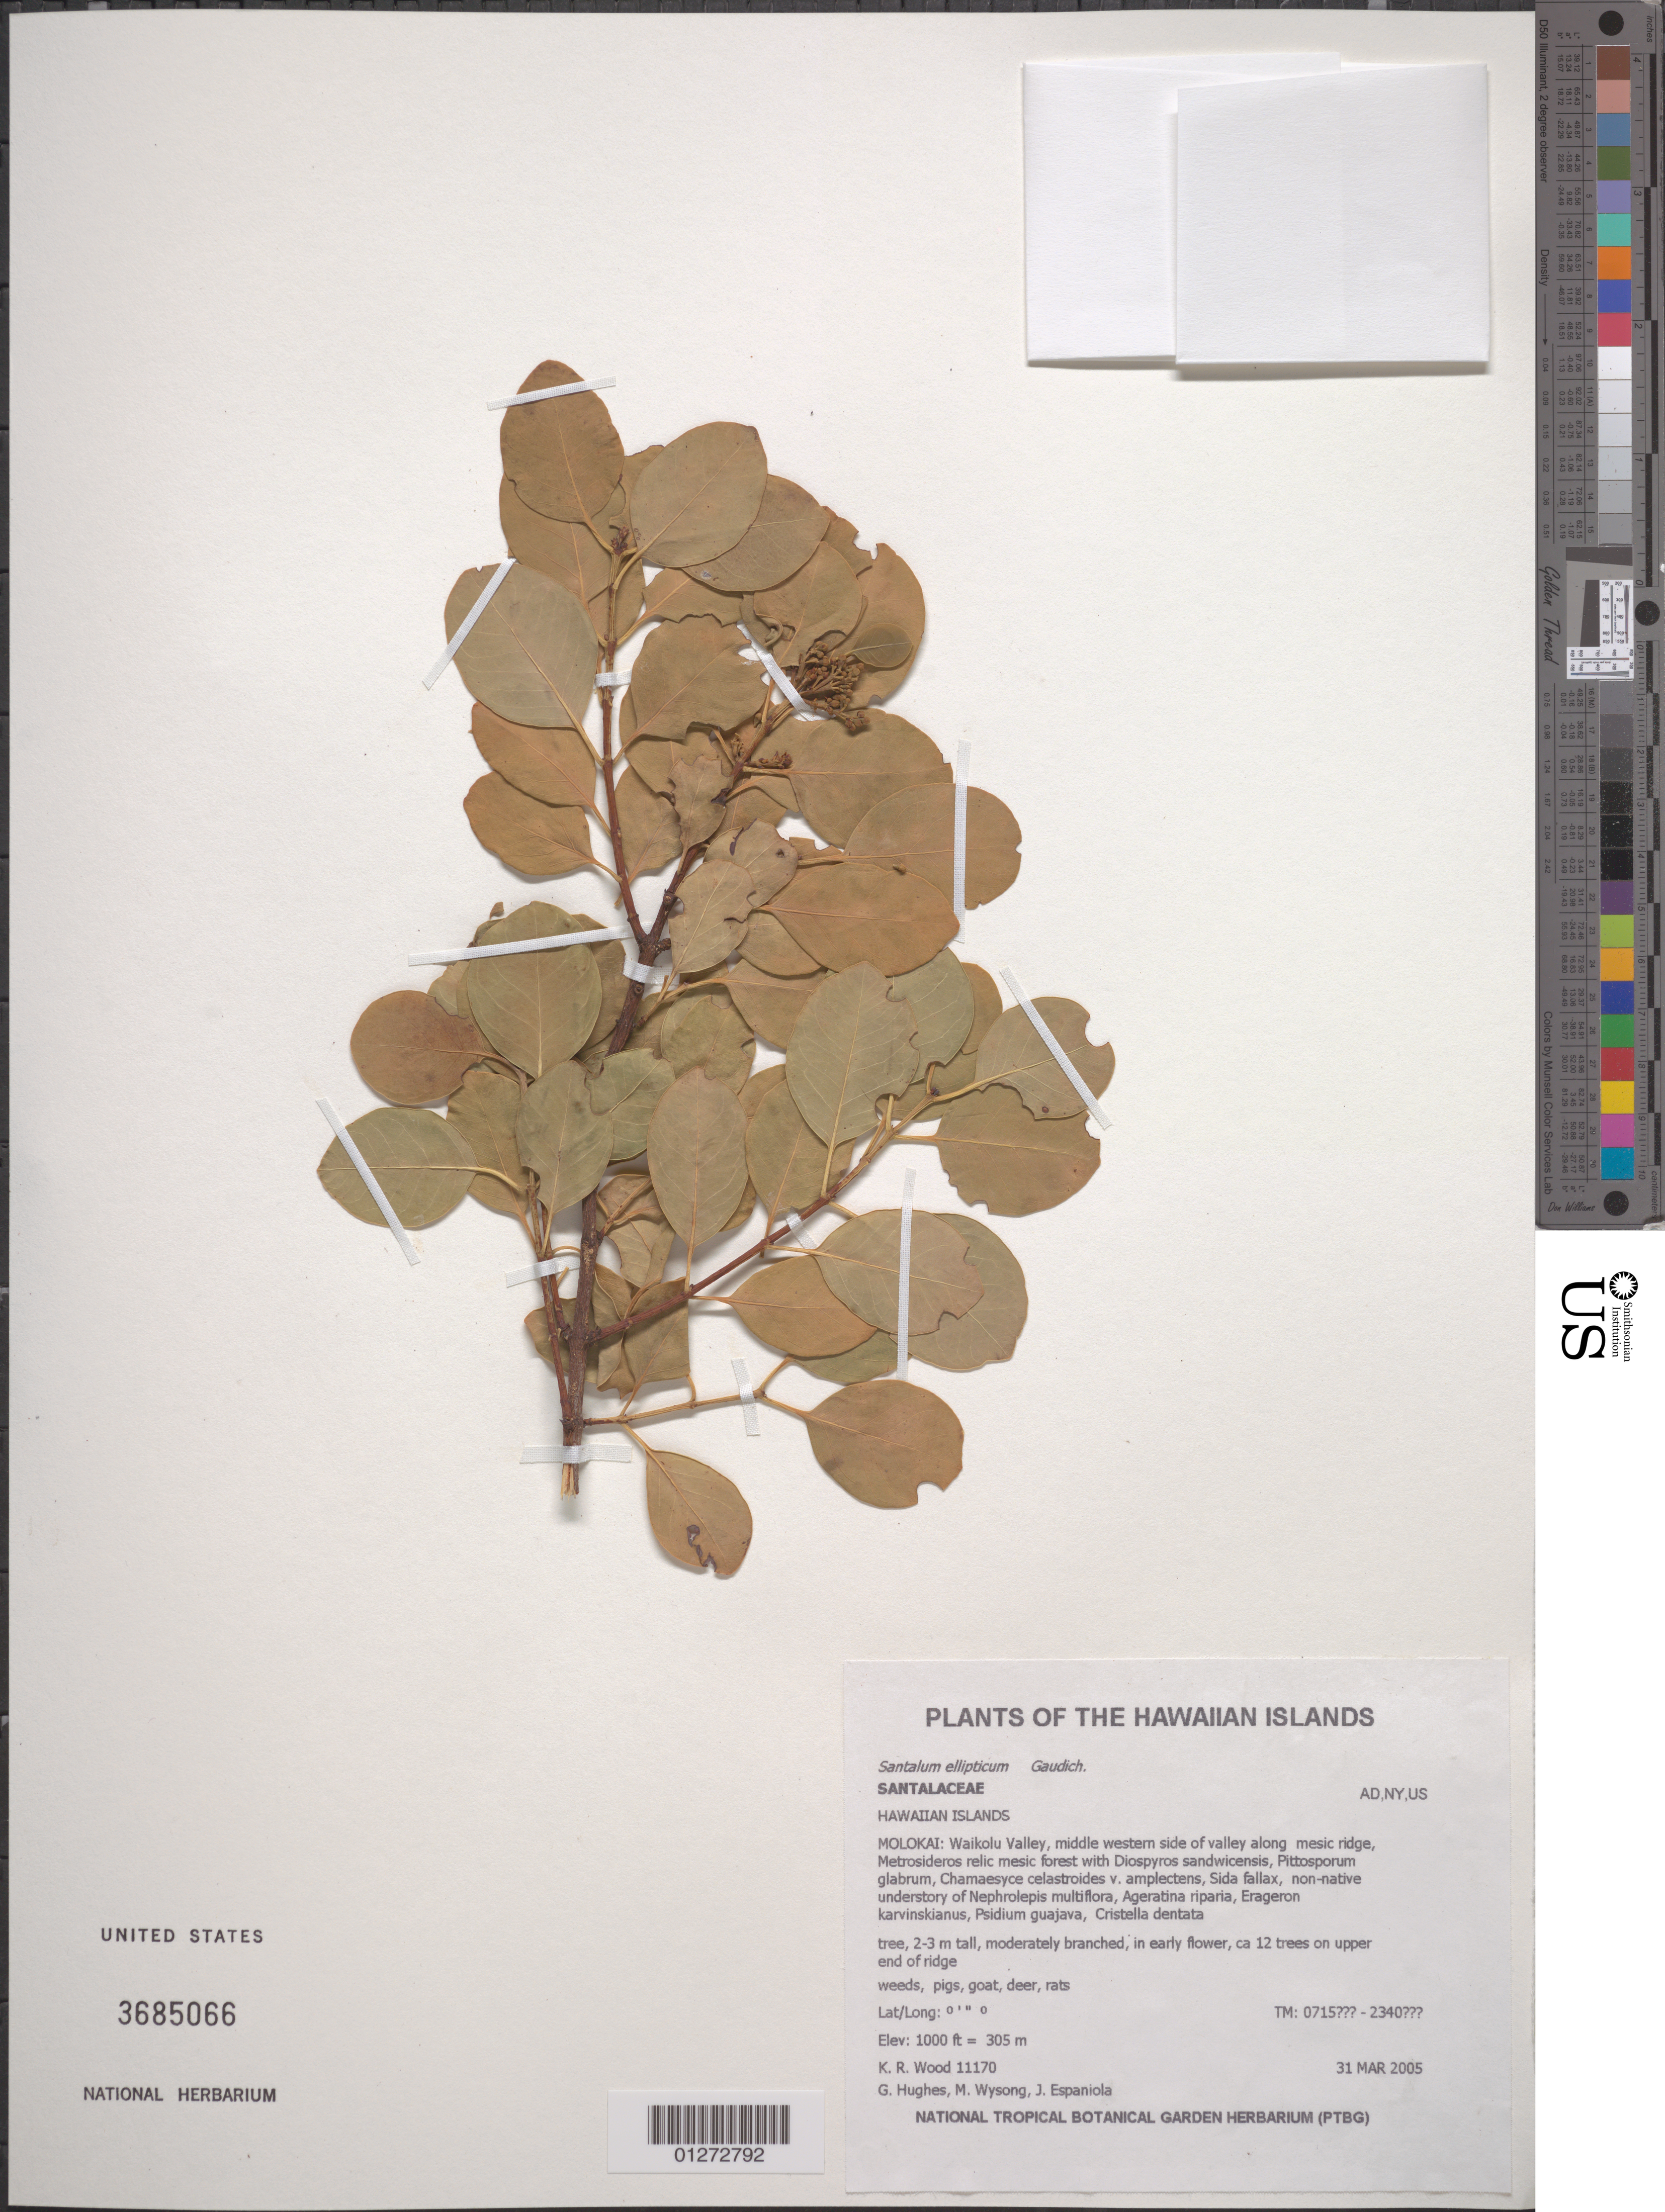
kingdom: Plantae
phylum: Tracheophyta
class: Magnoliopsida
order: Santalales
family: Santalaceae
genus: Santalum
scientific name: Santalum ellipticum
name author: Gaudich.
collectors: K. R. Wood, G. Hughes, M. Wysong & J. Espaniola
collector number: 11170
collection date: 2005-03-31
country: United States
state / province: Hawaii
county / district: Maui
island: Moloka'i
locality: Waikolu Valley, middle western side of valley along mesic ridge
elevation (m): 305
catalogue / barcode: US 3685066